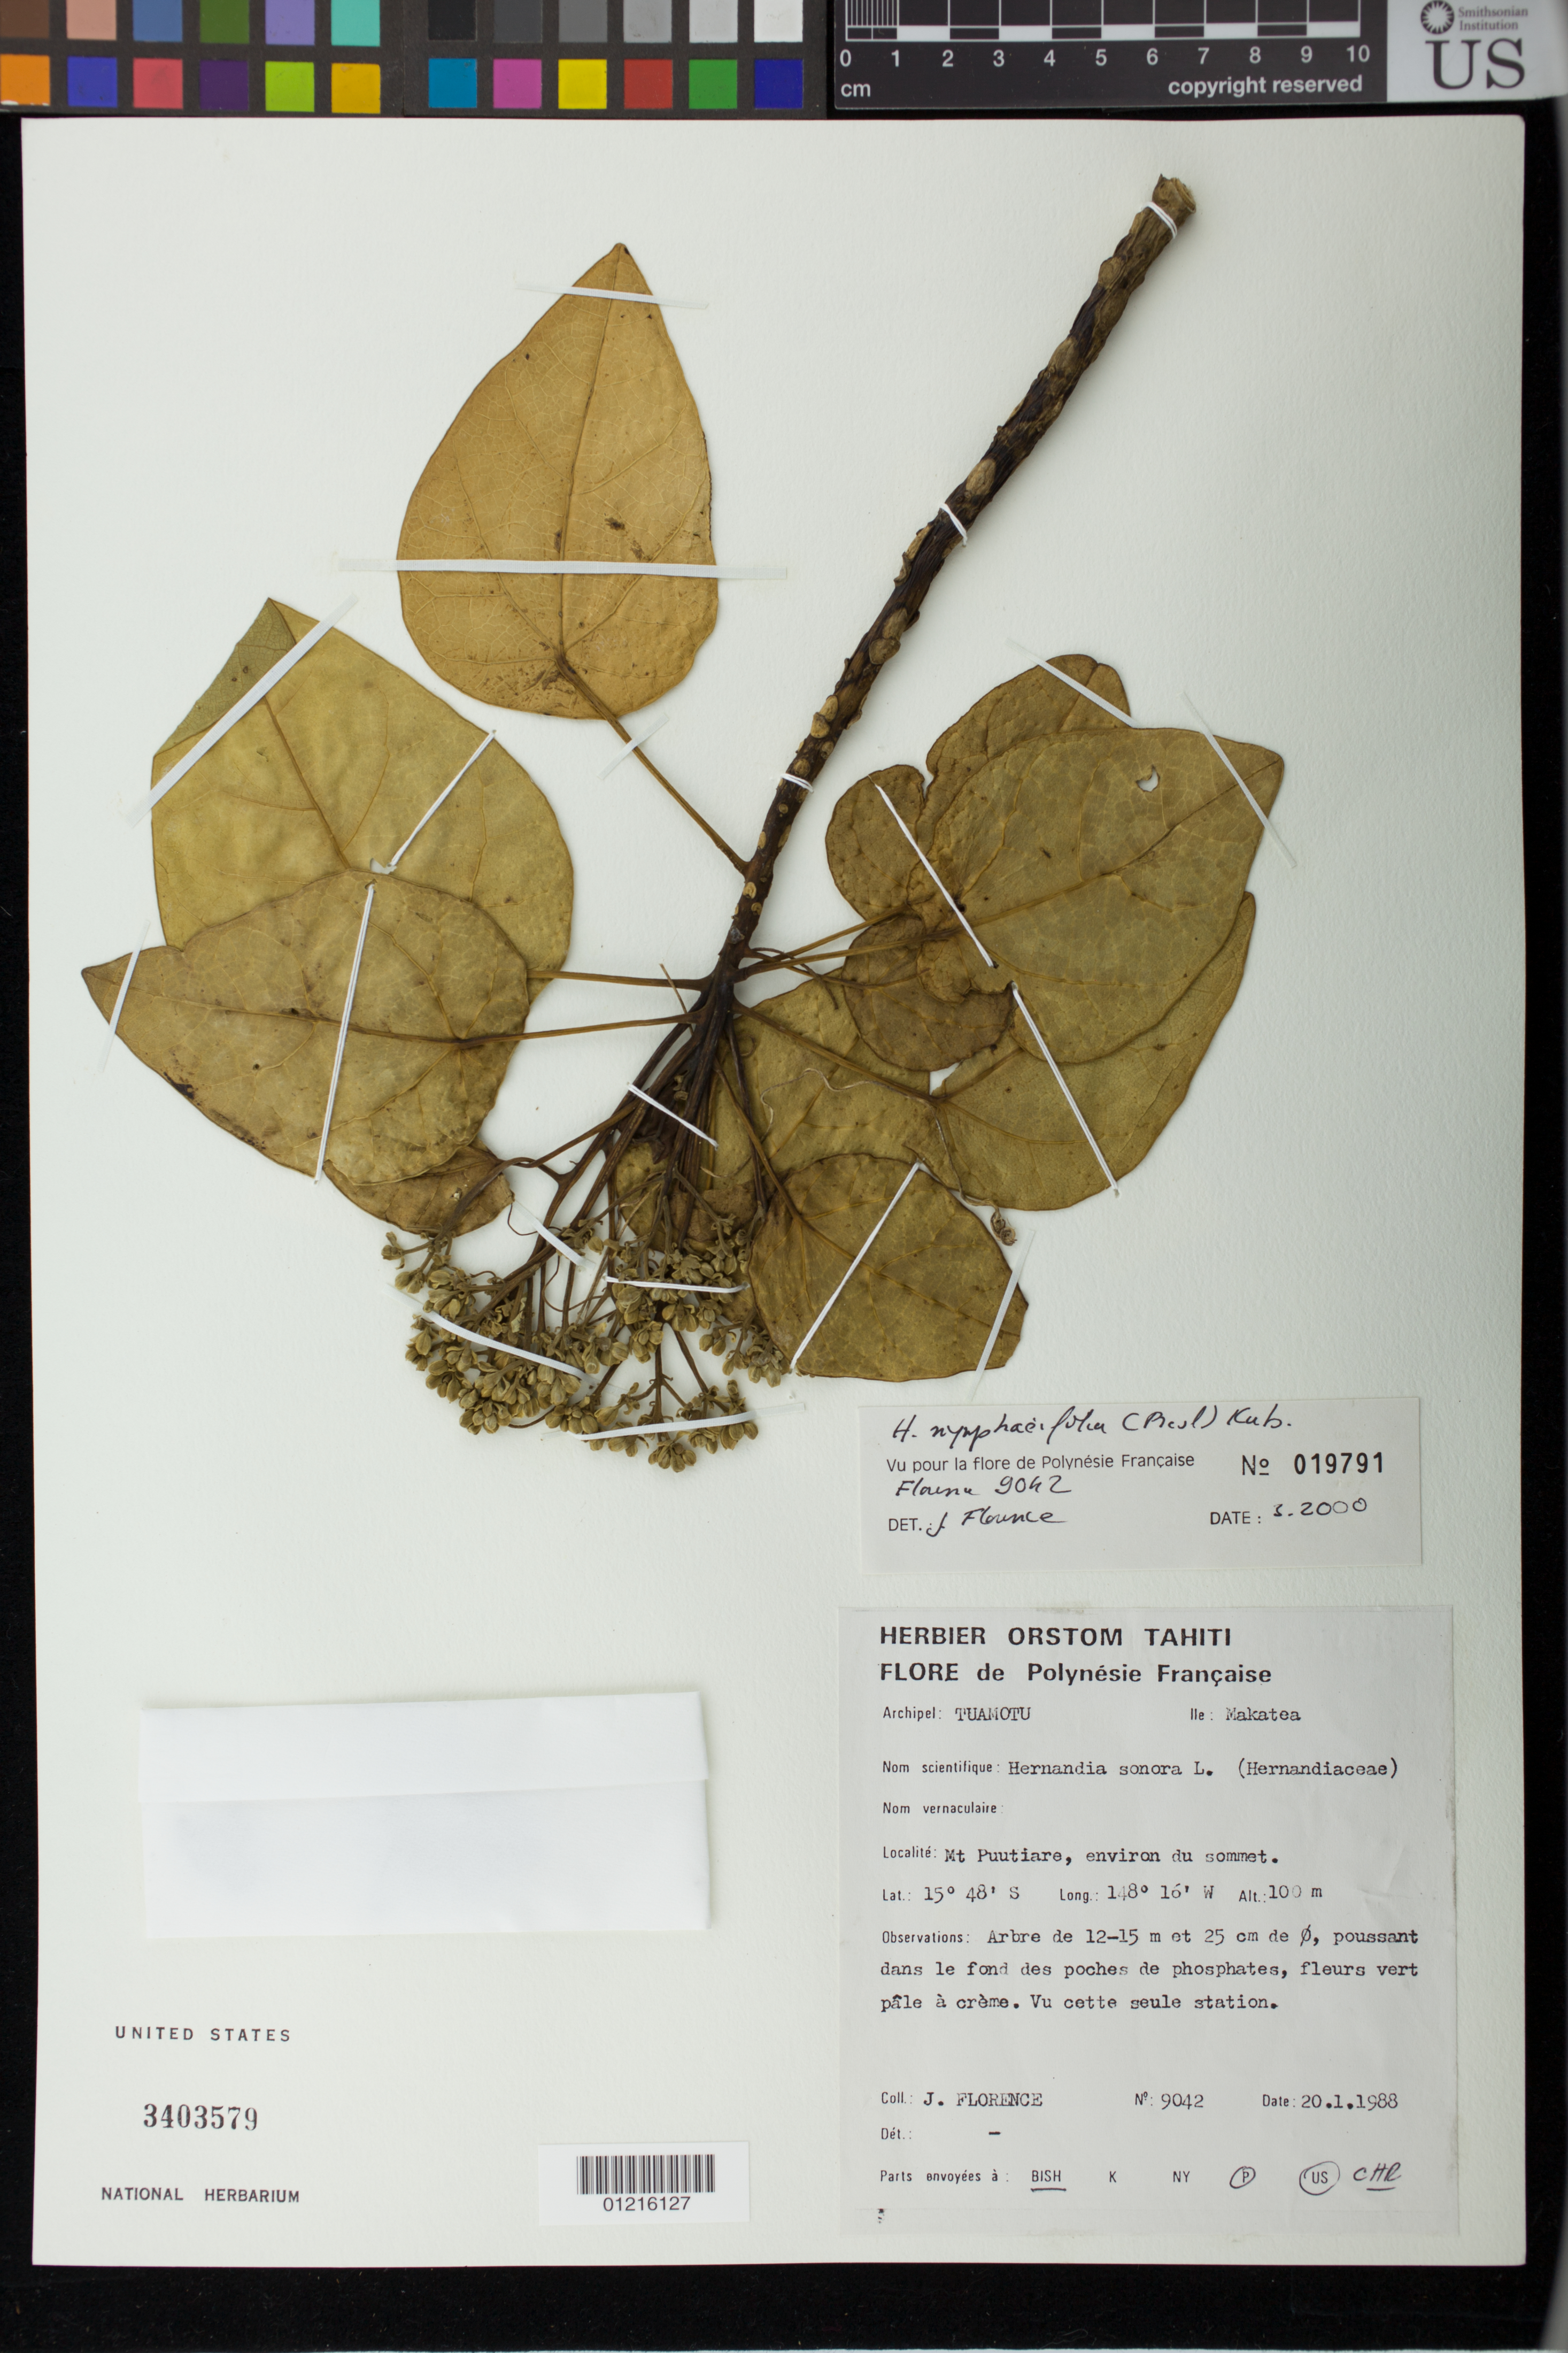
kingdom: Plantae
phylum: Tracheophyta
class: Magnoliopsida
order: Laurales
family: Hernandiaceae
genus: Hernandia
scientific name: Hernandia nymphaeifolia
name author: (C. Presl) Kubitzki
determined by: Florence, J.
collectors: J. Florence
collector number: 9042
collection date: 1988-01-20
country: French Polynesia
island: Makatea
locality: Mt. Puutiare, environ du sommet.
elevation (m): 100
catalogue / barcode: US 3403579